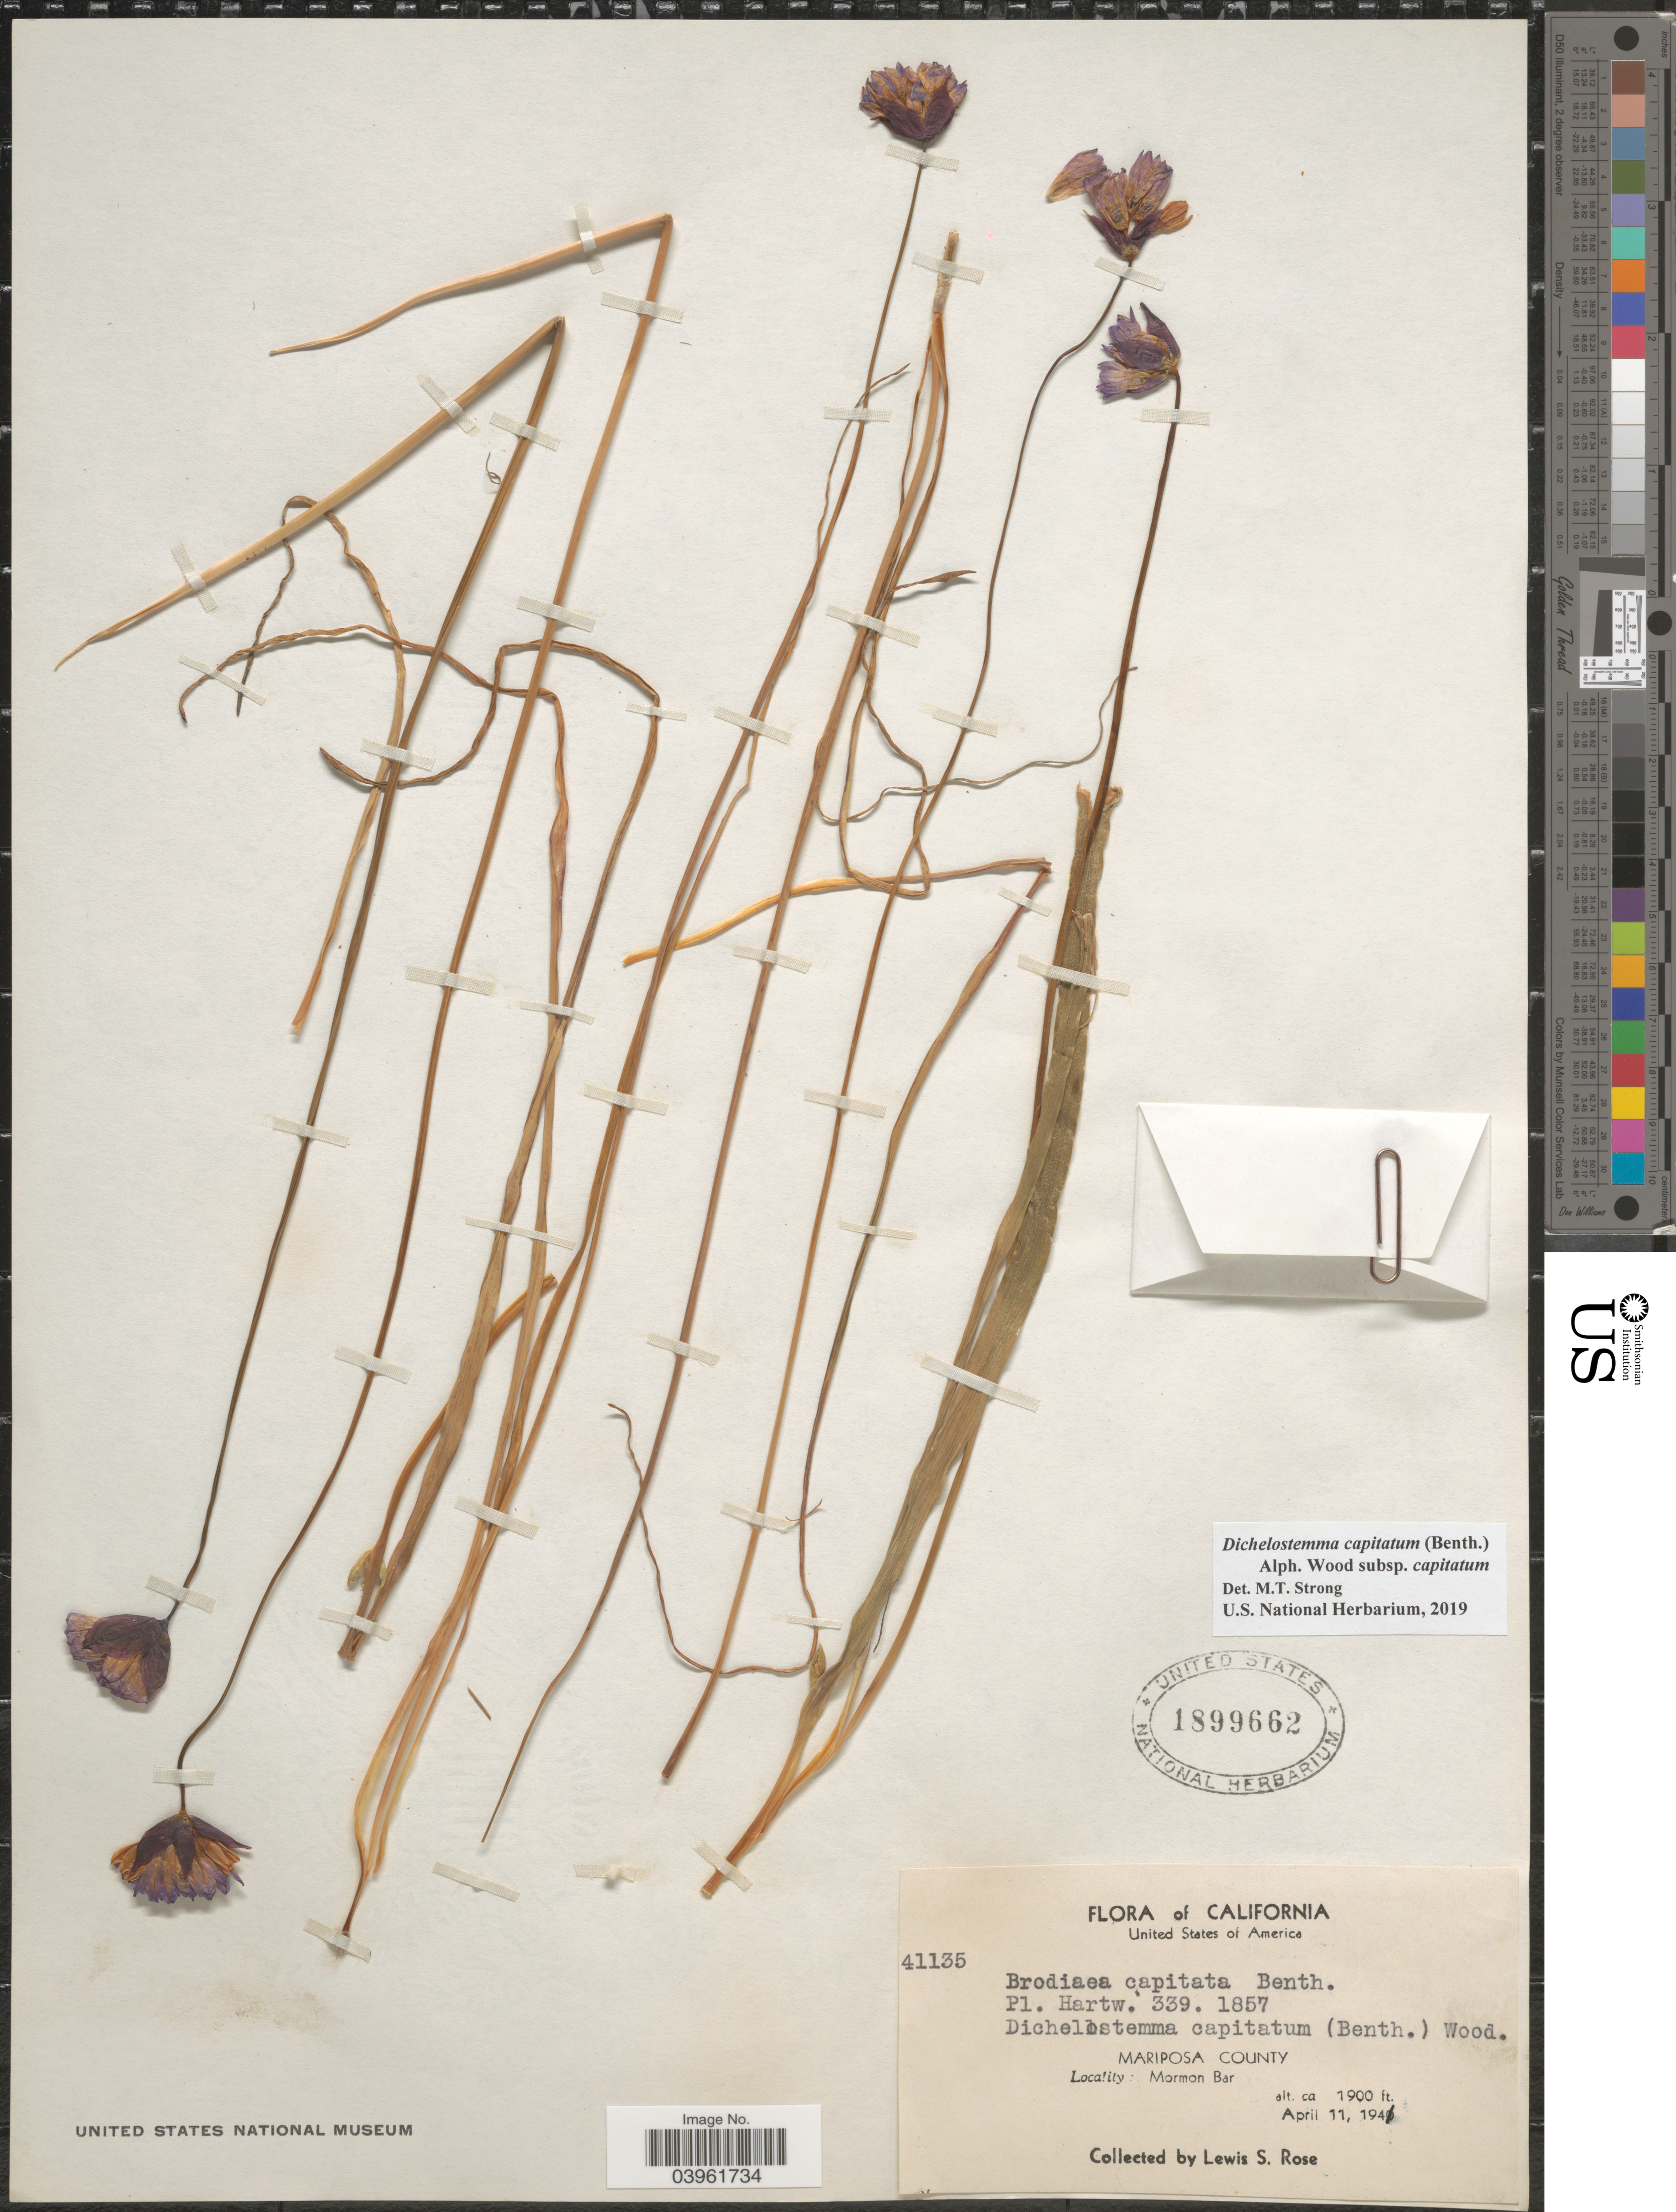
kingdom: Plantae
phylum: Tracheophyta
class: Liliopsida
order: Asparagales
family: Asparagaceae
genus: Dichelostemma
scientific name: Dichelostemma capitatum subsp. capitatum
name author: (Benth.) Alph. Wood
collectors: L. S. Rose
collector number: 41135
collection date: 1941-04-11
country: United States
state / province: California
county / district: Mariposa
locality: Mariposa County. Mormon Bar.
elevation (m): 579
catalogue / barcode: US 1899662